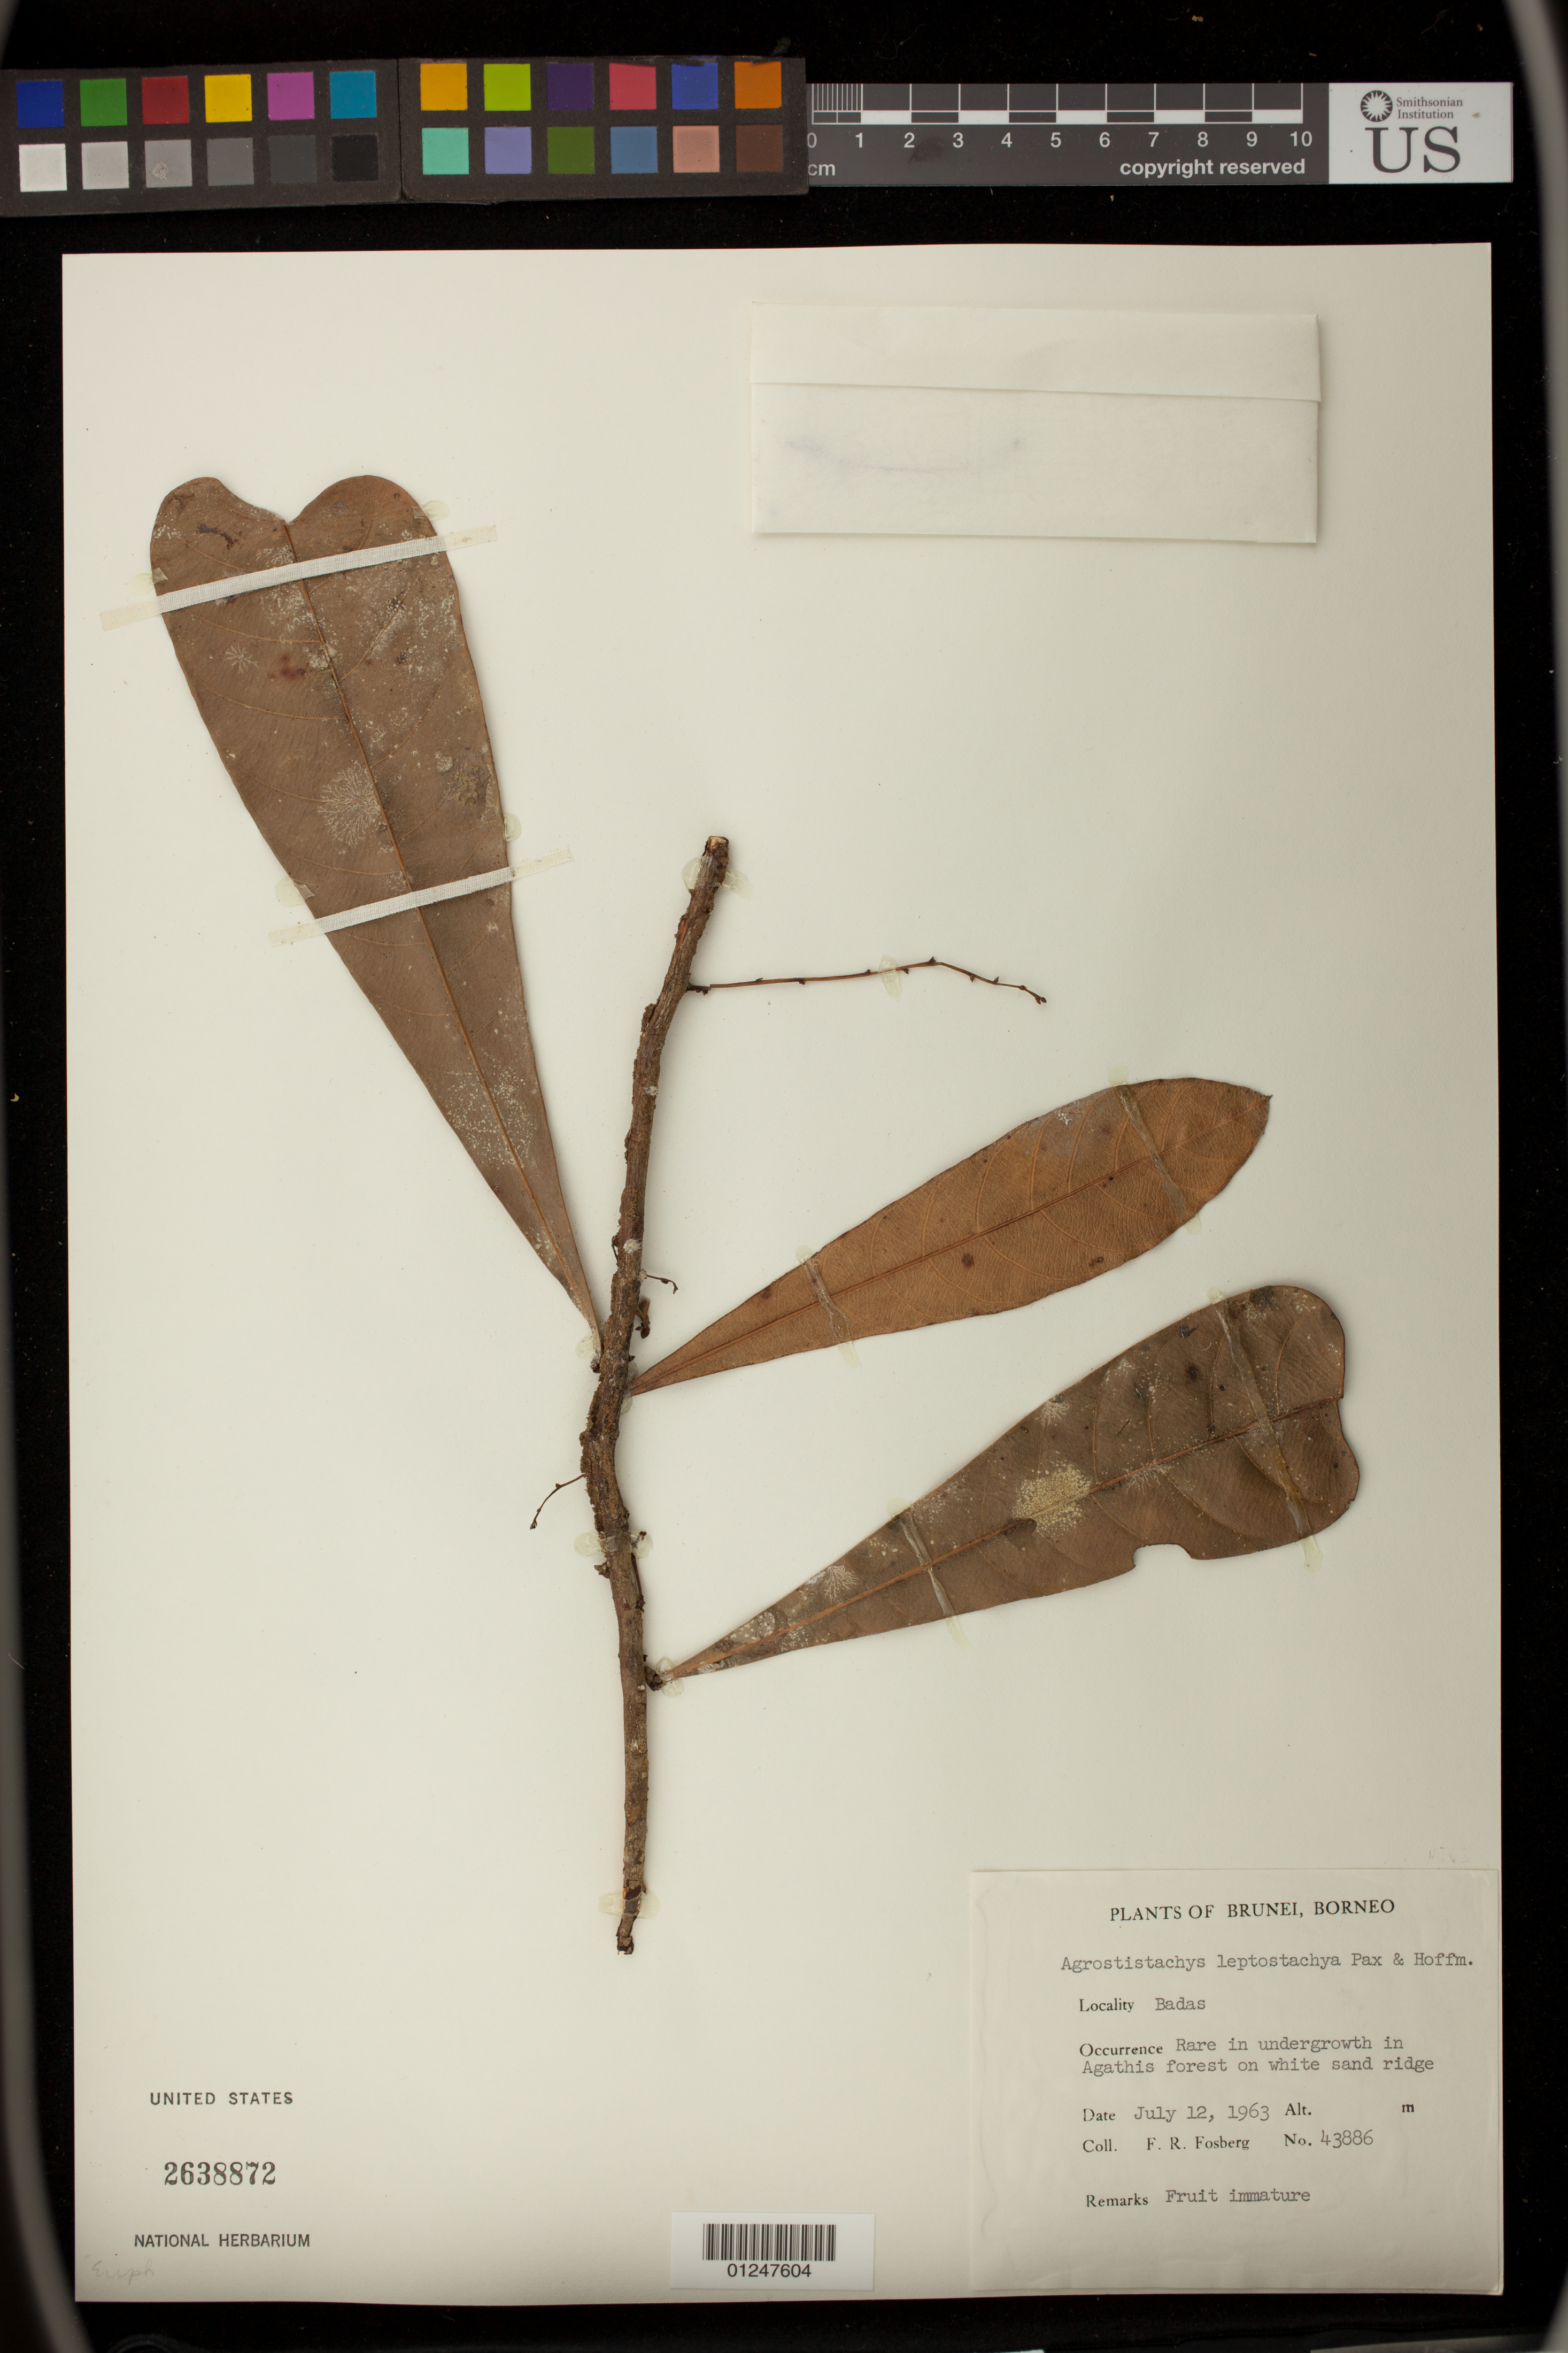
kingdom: Plantae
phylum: Tracheophyta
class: Magnoliopsida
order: Malpighiales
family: Euphorbiaceae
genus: Agrostistachys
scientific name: Agrostistachys borneensis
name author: Becc.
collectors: F. R. Fosberg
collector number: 43886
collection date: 1963-07-12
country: Brunei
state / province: Badas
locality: In undergrowth in Agathis forest on white sand ridge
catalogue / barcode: US 2638872